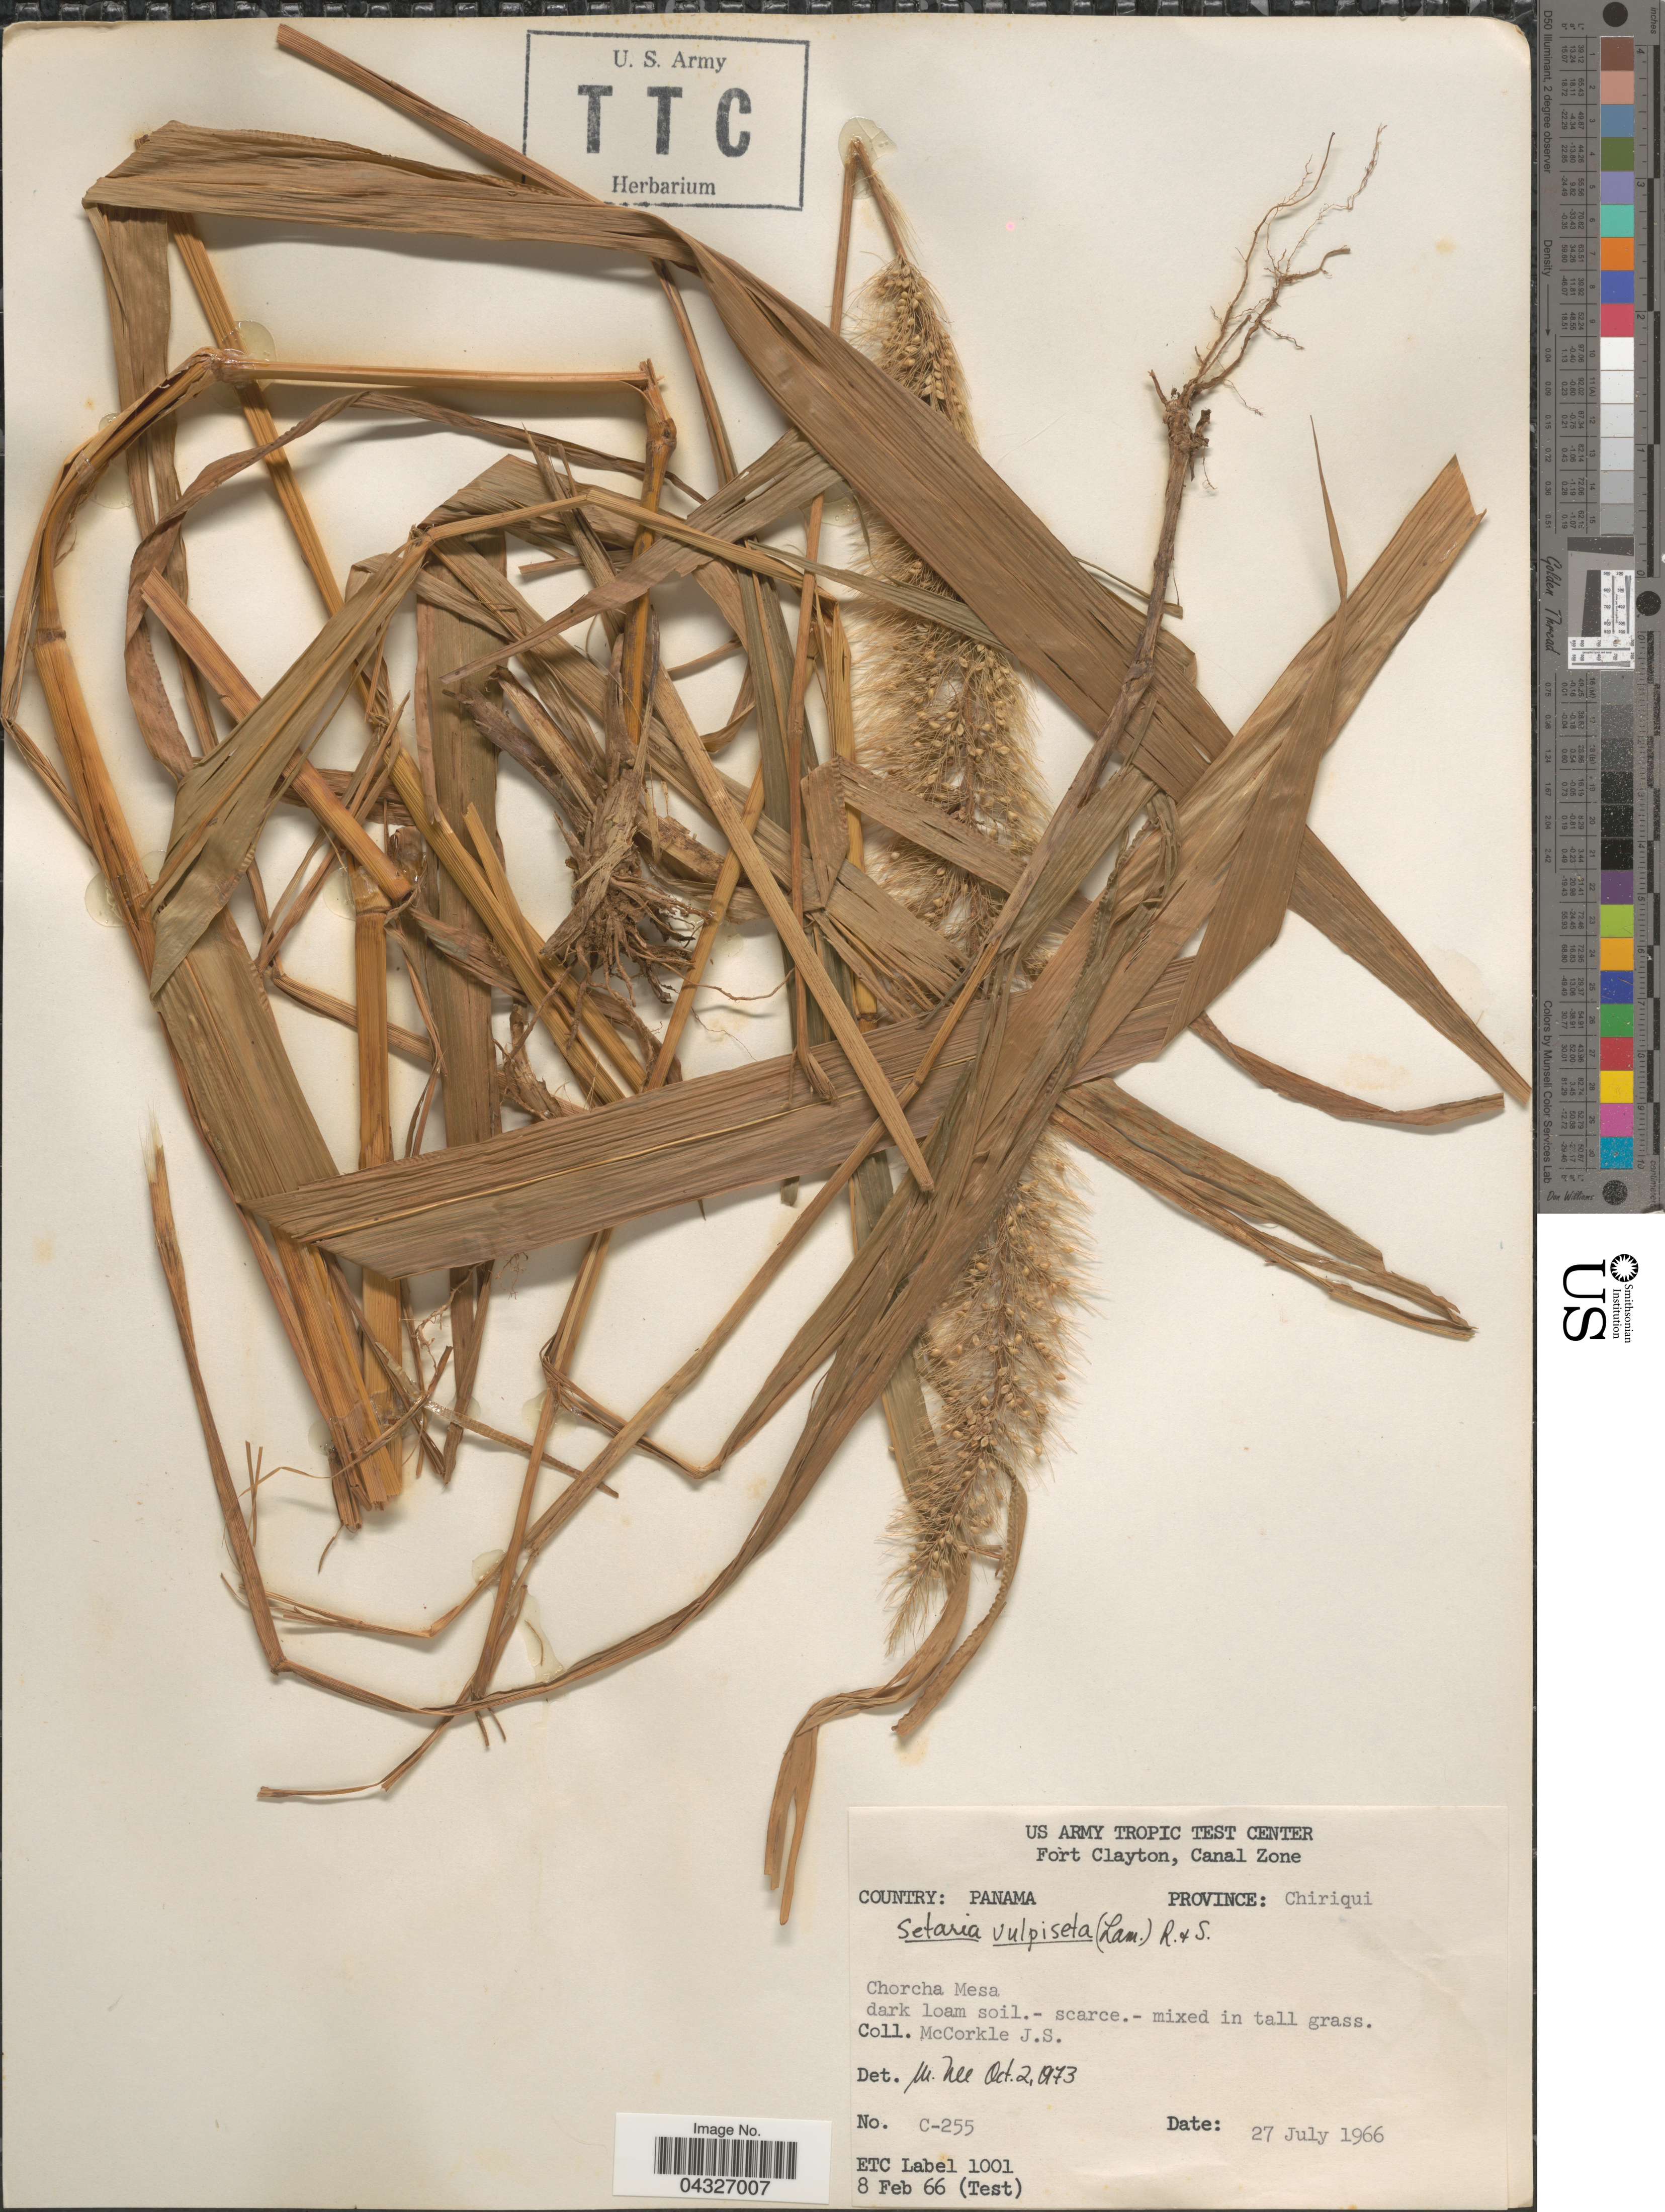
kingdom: Plantae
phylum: Tracheophyta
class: Liliopsida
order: Poales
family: Poaceae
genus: Setaria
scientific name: Setaria vulpiseta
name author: (Lam.) Roem. & Schult.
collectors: J. McCorkle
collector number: C-255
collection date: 1966-07-27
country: Panama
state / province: Chiriqui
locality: Fort Clayton, Canal Zone. Chorcha Mesa.